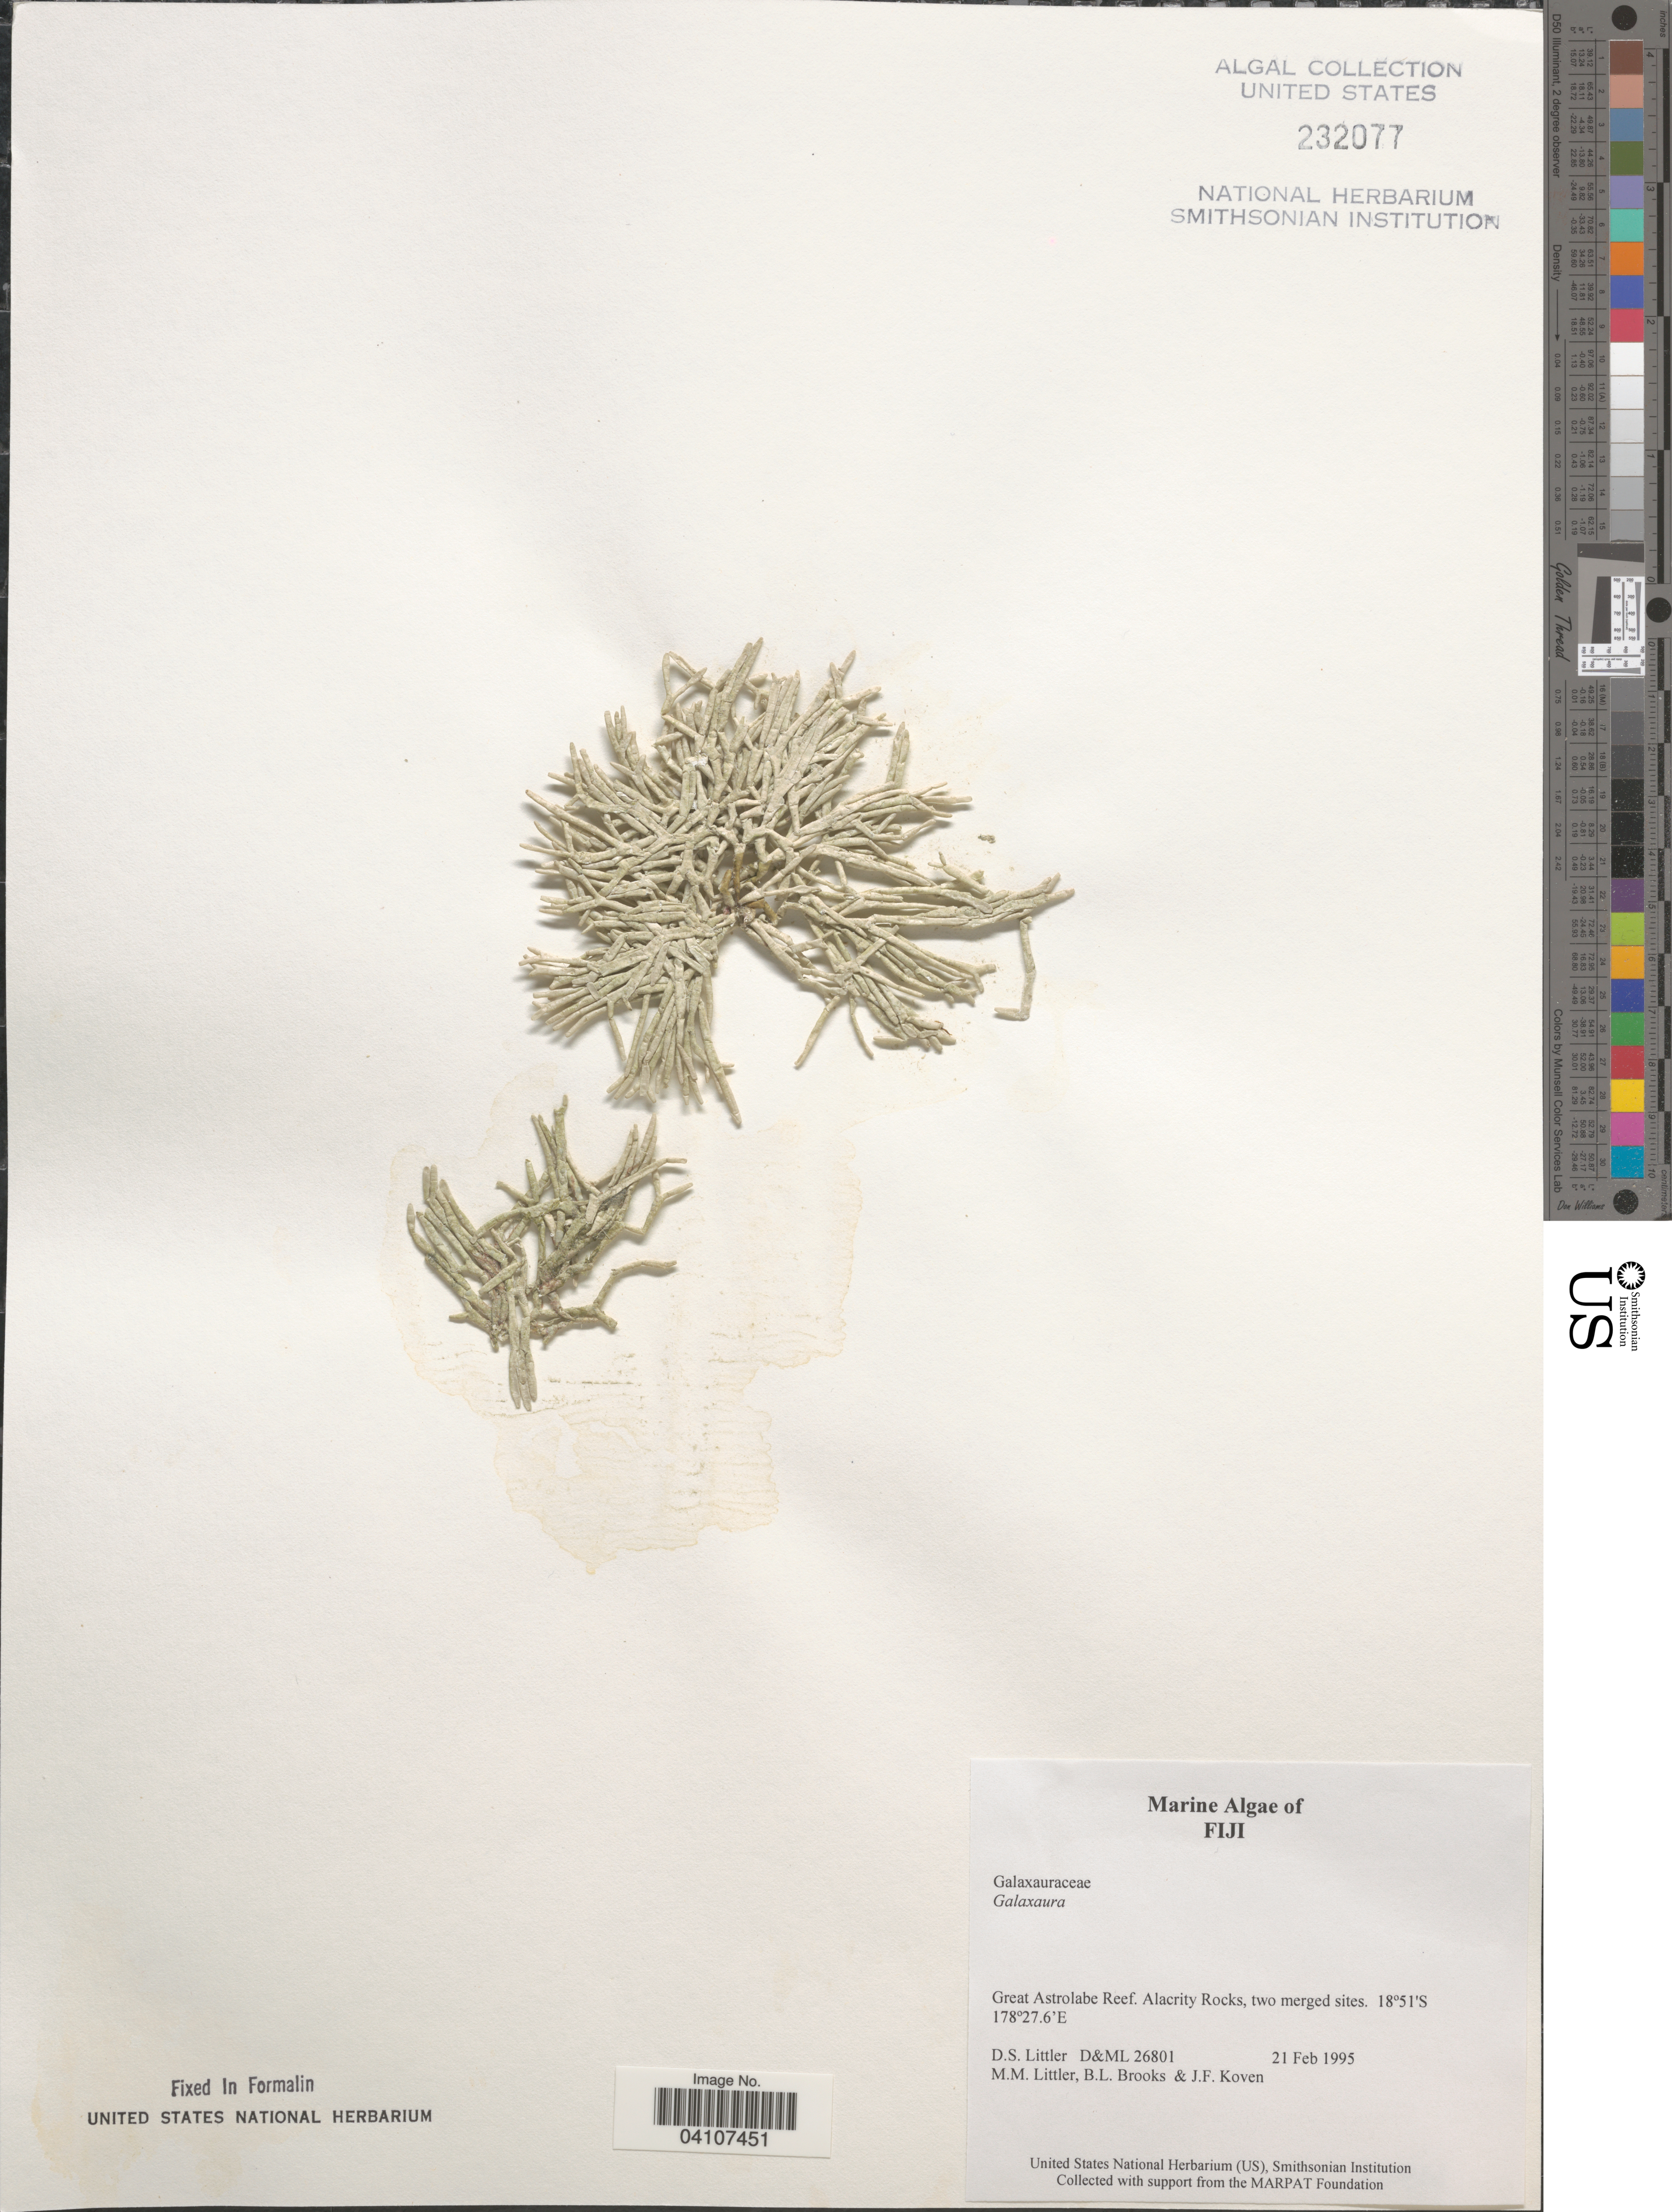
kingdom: Plantae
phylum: Rhodophyta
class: Florideophyceae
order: Nemaliales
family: Galaxauraceae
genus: Galaxaura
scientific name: Galaxaura sp.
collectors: D. S. Littler, B. Brooks & J. Koven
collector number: D&ML 26801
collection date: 1995-02-21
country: Fiji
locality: Great Astrolabe Reef. Alacrity Rocks, two merged sites.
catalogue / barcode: US 232077